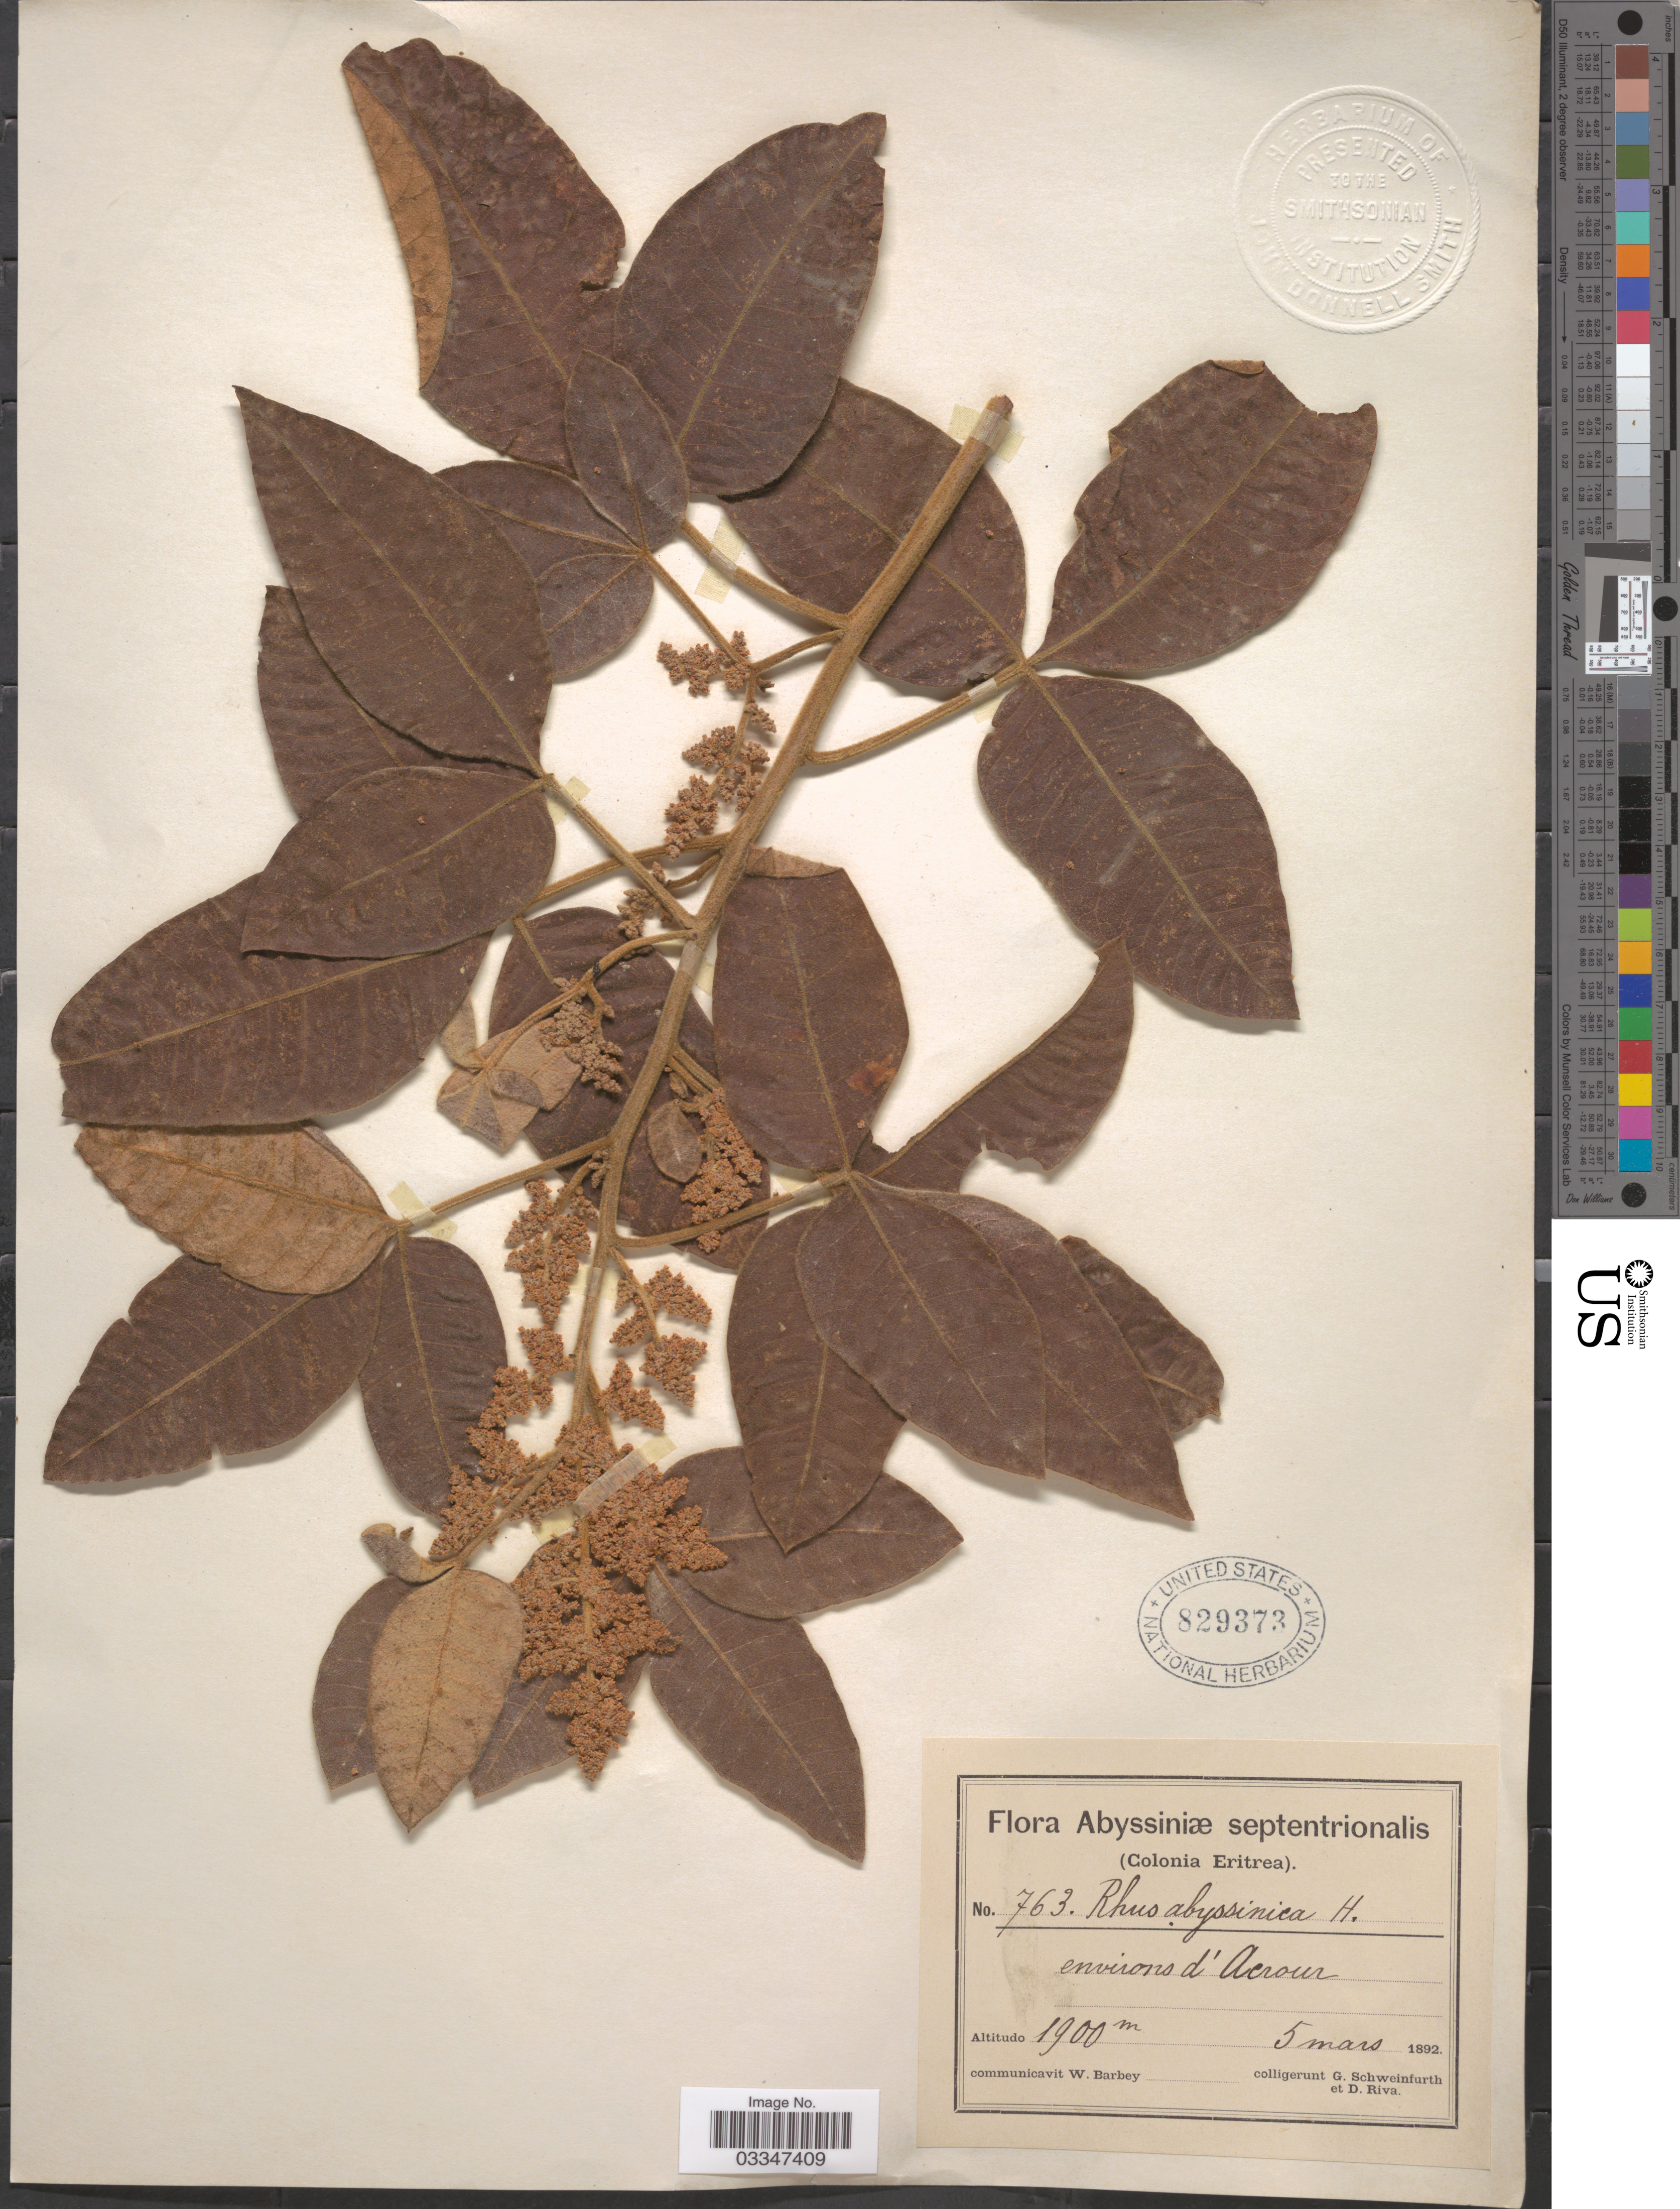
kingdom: Plantae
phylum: Tracheophyta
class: Magnoliopsida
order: Sapindales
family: Anacardiaceae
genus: Rhus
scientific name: Rhus abyssinica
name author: Hochst. ex Oliv.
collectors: G. A. Schweinfurth (herbarium) & D. Riva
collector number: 763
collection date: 1892-03-05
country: Ethiopia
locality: Abyssiniæ septentrionalis. (Colonia Eritrea). Environs d'Acrour.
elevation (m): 1900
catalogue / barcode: US 829373